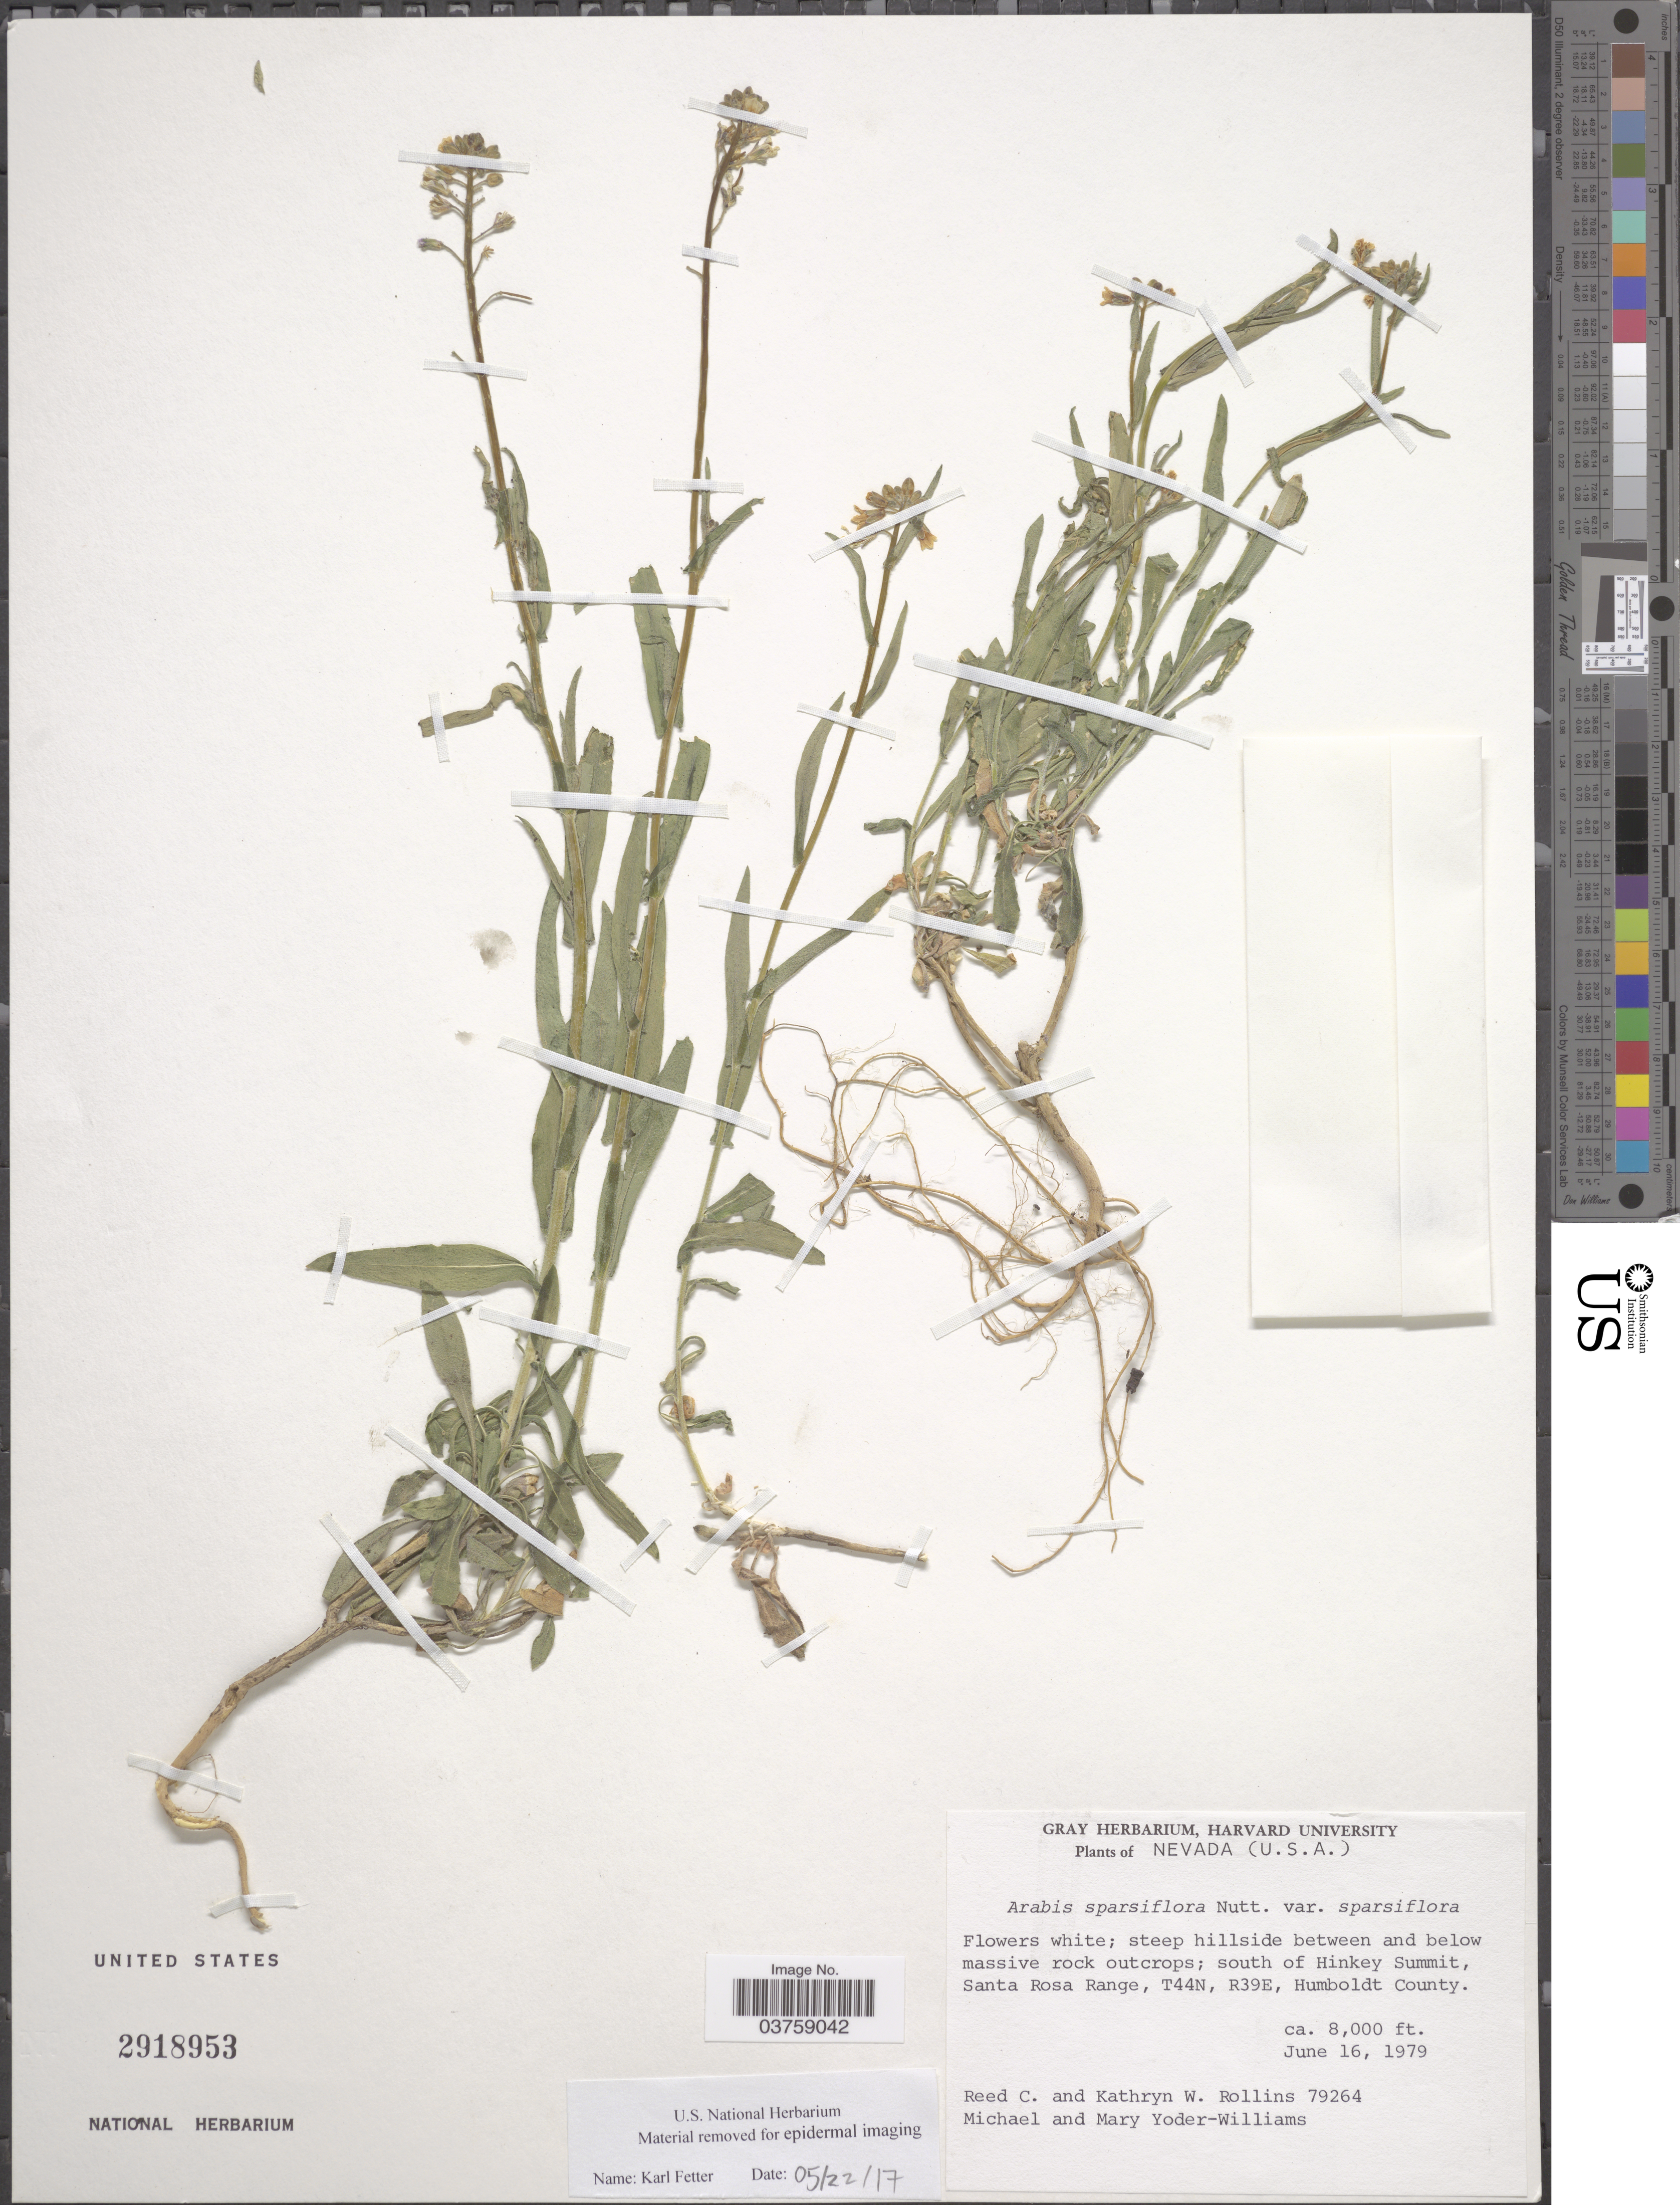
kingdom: Plantae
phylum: Tracheophyta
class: Magnoliopsida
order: Brassicales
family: Brassicaceae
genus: Arabis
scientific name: Arabis sparsiflora var. sparsiflora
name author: Nutt.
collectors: R. C. Rollins, K. W. Rollins, M. P. Yoder-Williams & M. P. Yoder-Williams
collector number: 79264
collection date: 1979-06-16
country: United States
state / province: Nevada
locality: South of Hinkey Summit, Santa Rosa Range, T44N, R39E, Humboldt County.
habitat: steep hillside between and below massive rock outcrops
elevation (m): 2438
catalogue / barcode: US 2918953